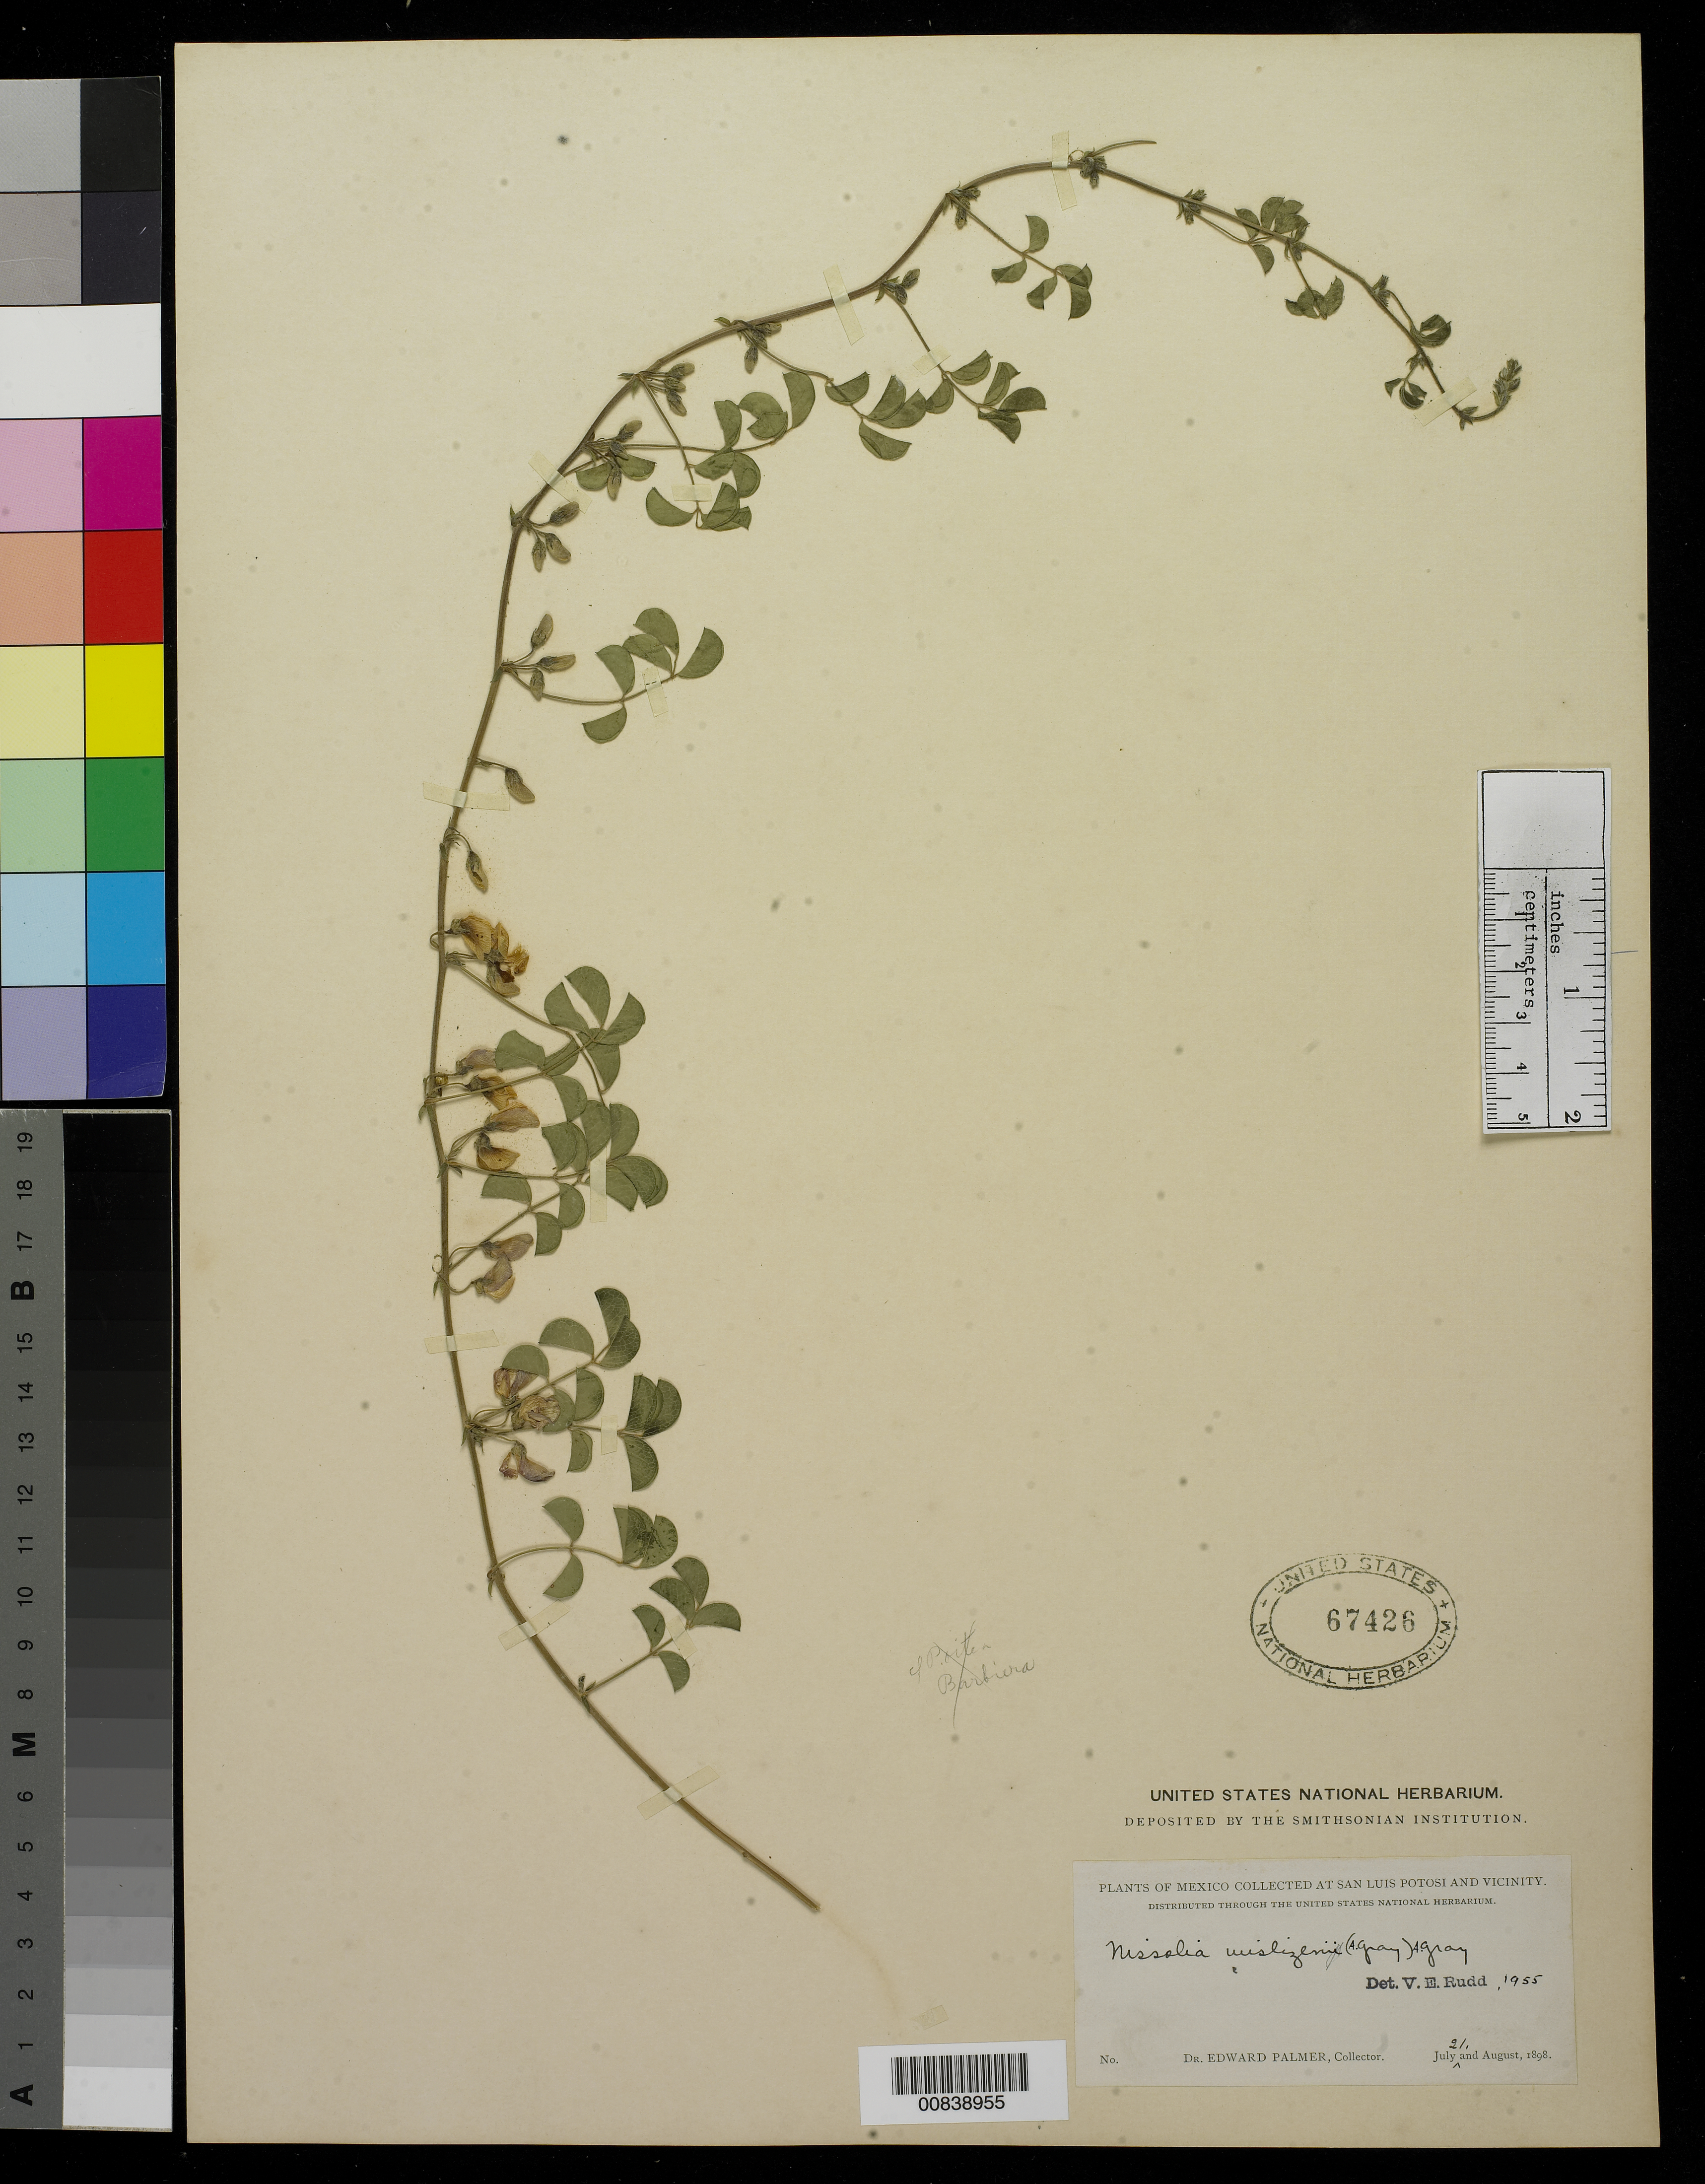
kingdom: Plantae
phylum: Tracheophyta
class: Magnoliopsida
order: Fabales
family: Fabaceae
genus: Nissolia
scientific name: Nissolia wislizeni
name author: A. Gray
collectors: E. Palmer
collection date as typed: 21 Jul 1898 to -- Aug 1898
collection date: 1898-07-21/1898-08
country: Mexico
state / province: San Luis Potosí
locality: San Luis Potosí and vicinity.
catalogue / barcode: US 67426